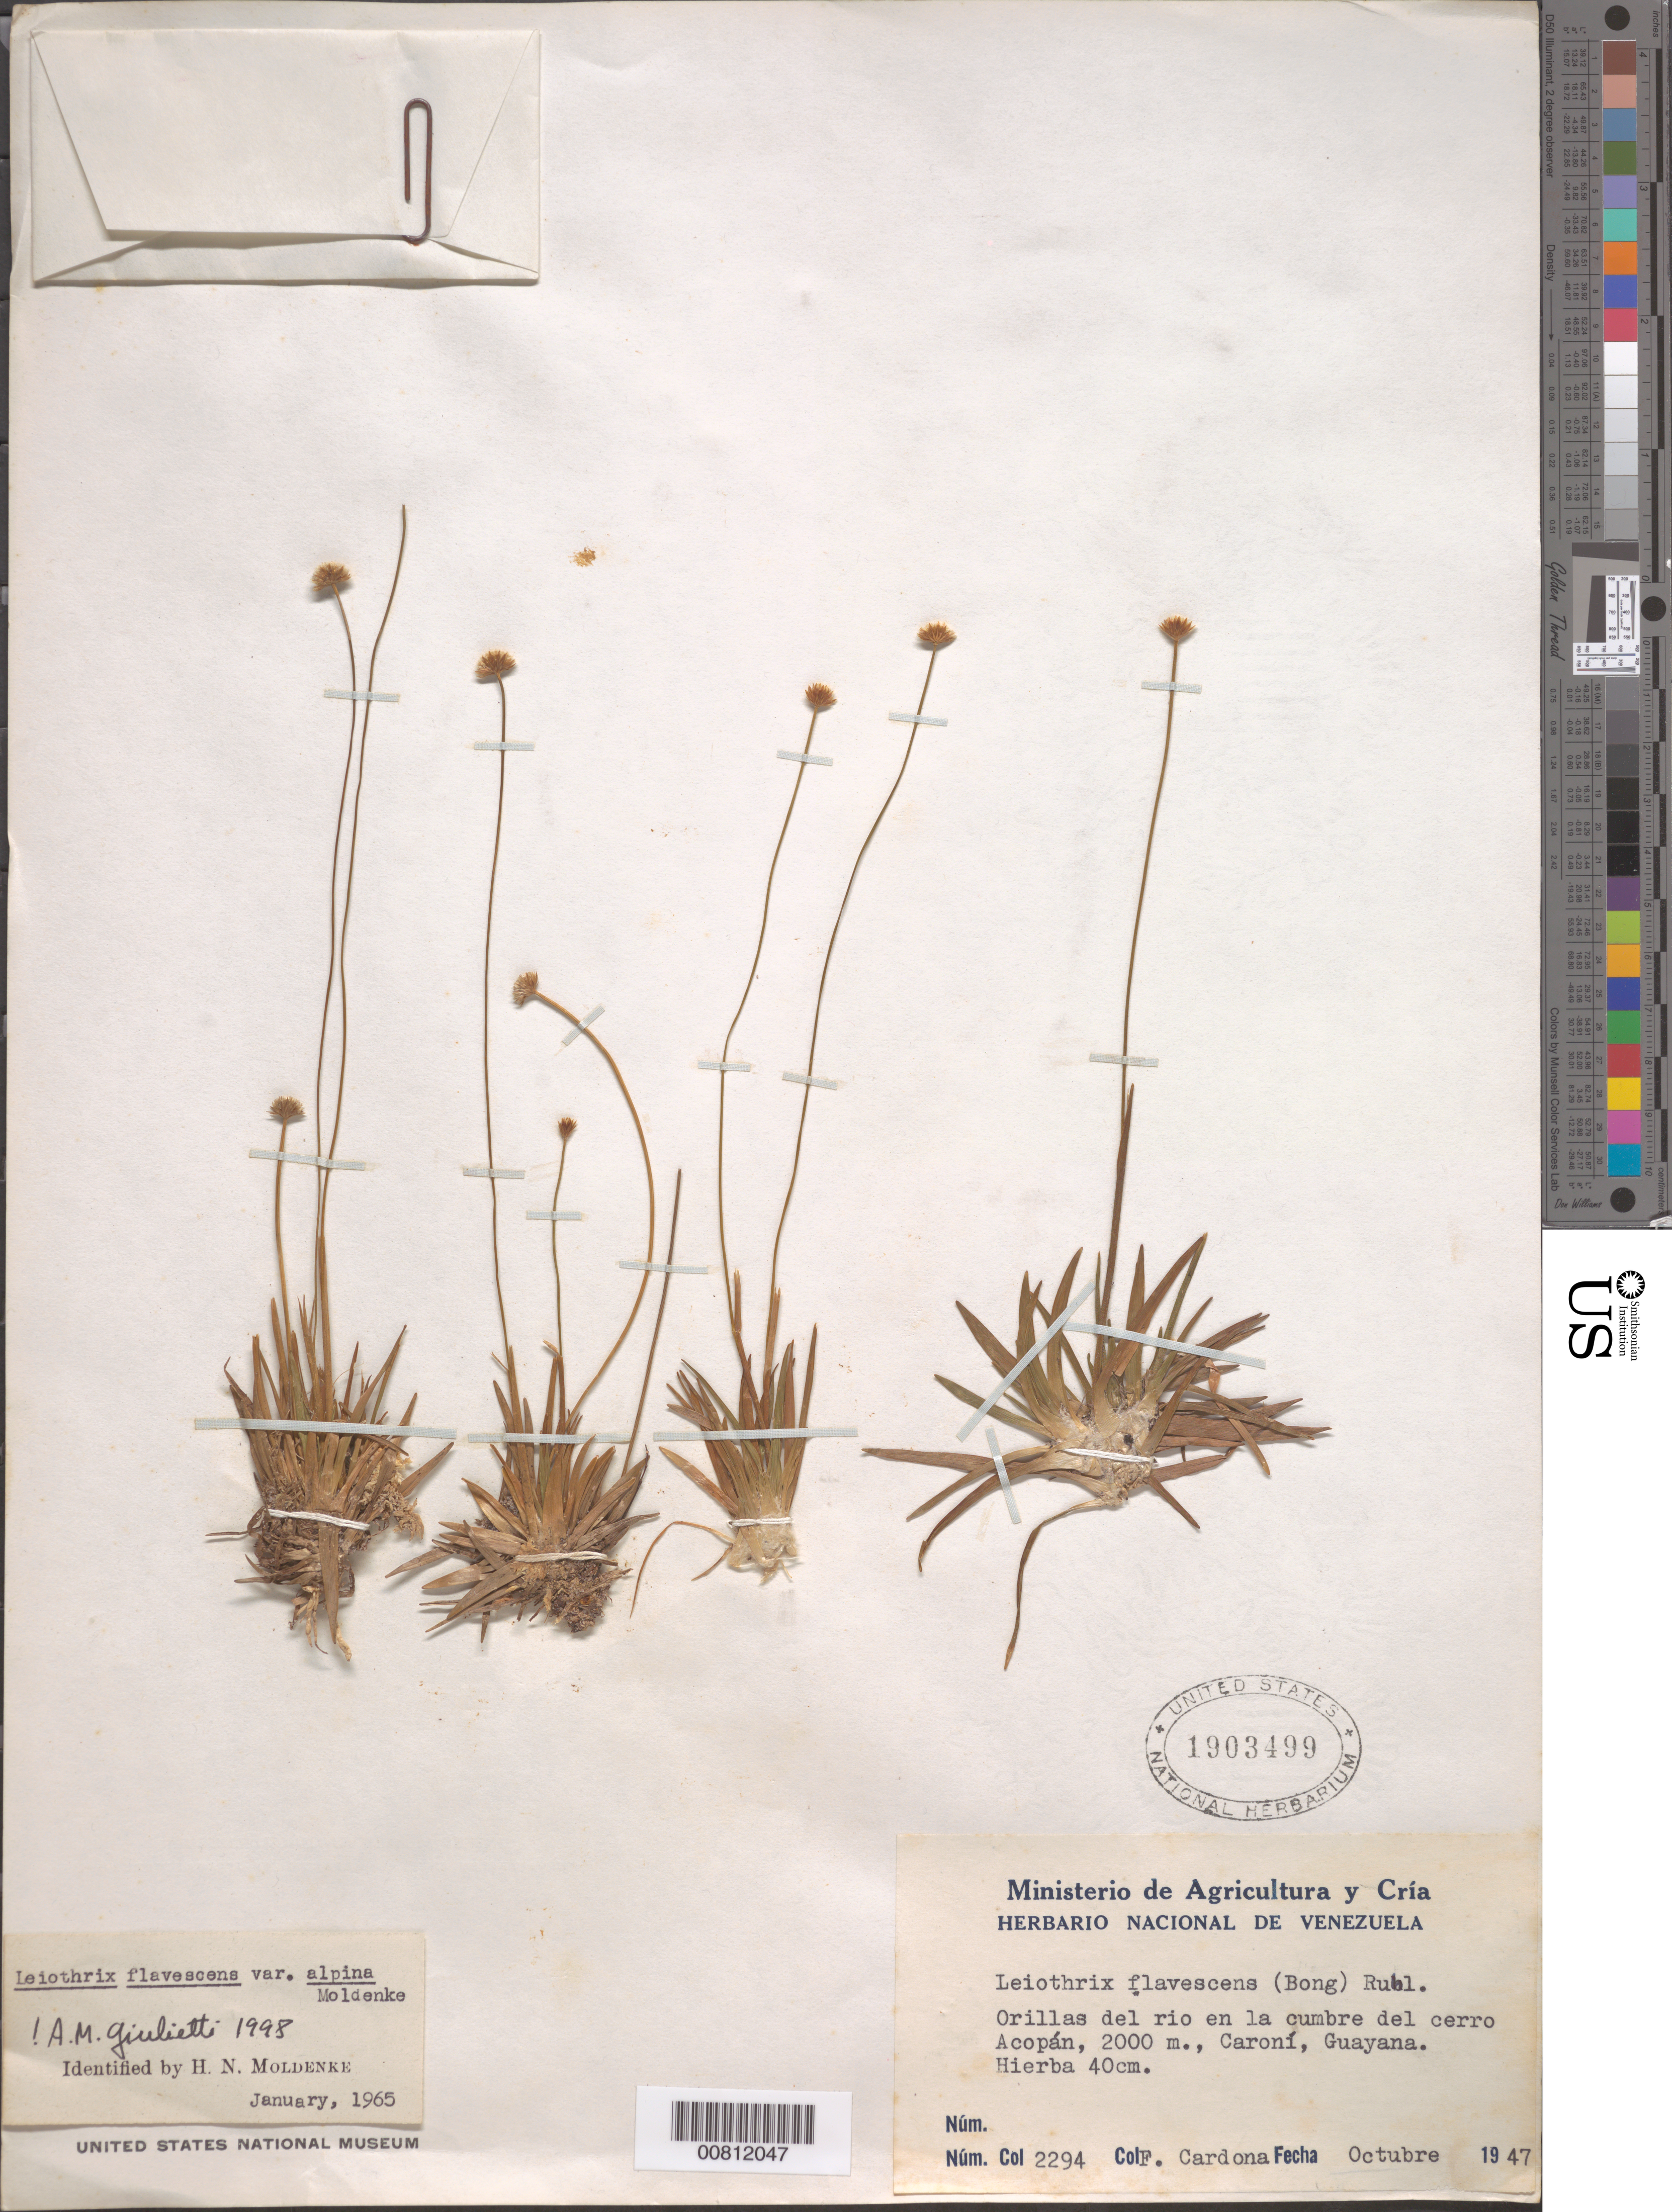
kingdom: Plantae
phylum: Tracheophyta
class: Liliopsida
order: Poales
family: Eriocaulaceae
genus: Leiothrix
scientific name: Leiothrix flavescens var. alpina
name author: Moldenke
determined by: Giulietti, Ana M.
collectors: F. Cardona Puig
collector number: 2294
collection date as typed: Oct-47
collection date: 1947-10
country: Venezuela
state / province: Bolívar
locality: Cerro Acopán, Río Caroní, Guayana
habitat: Orillas del río en la cumbre del cerro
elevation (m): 2000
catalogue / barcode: US 1903499